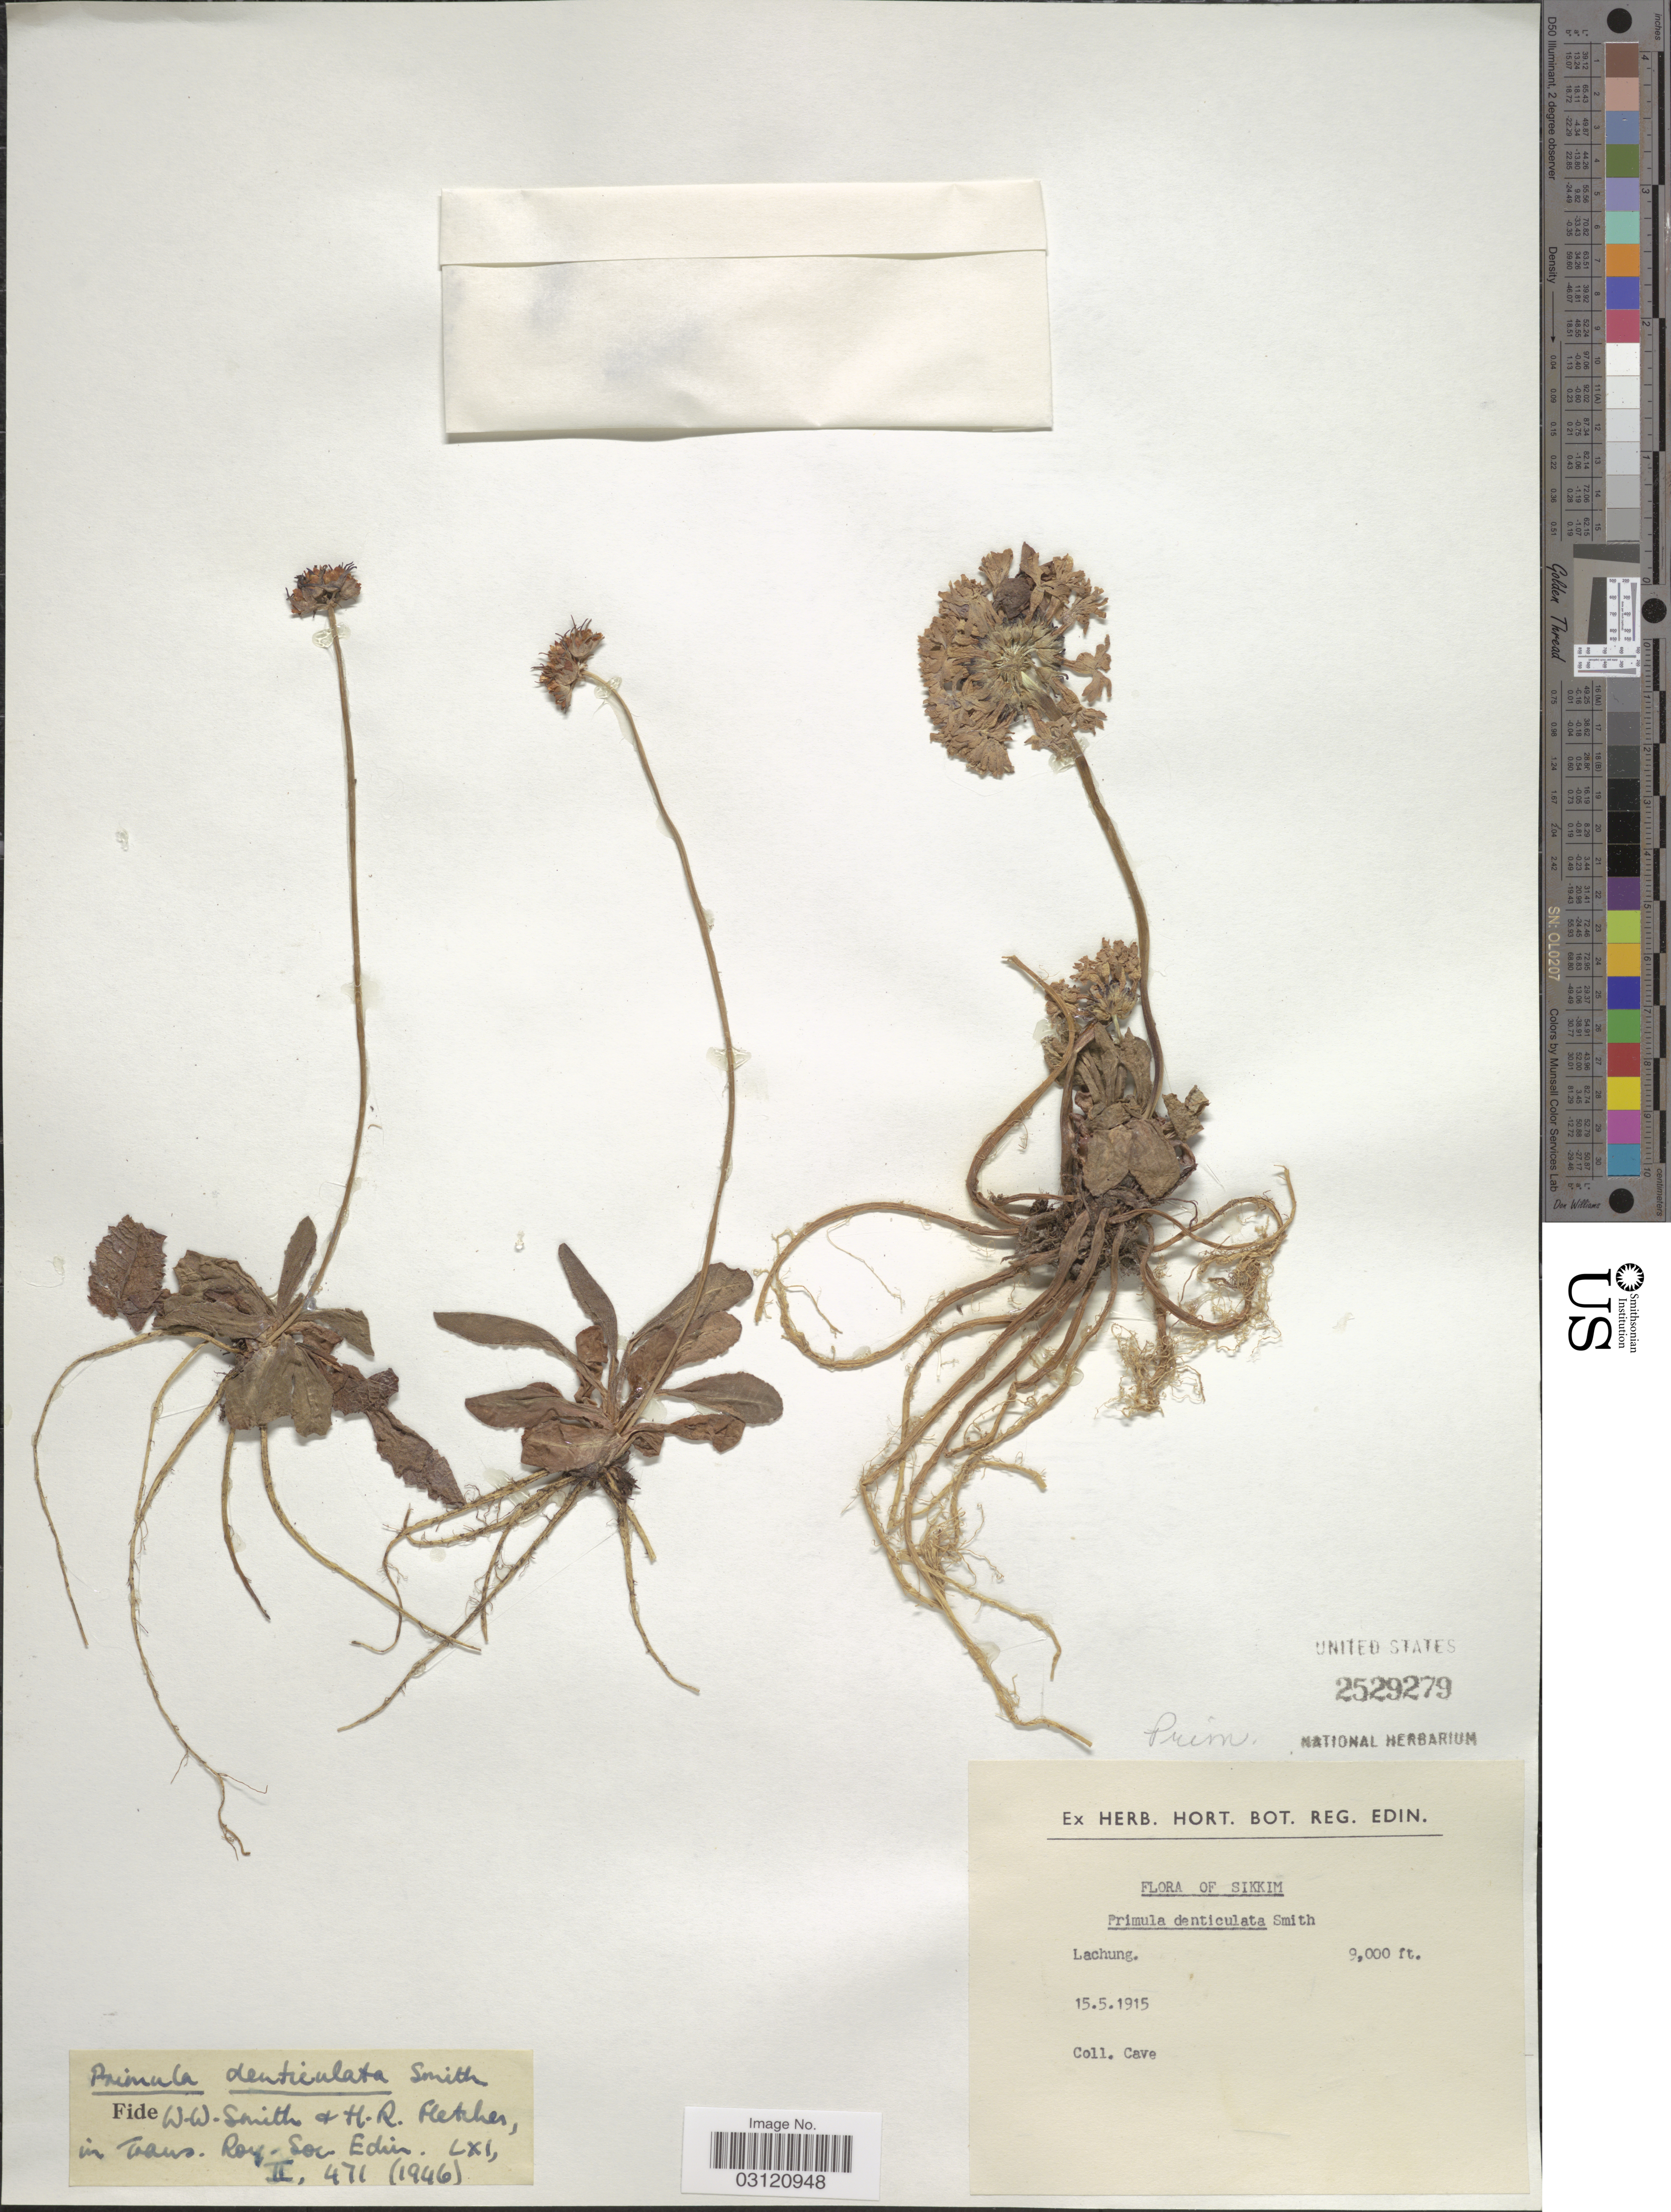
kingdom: Plantae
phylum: Tracheophyta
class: Magnoliopsida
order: Ericales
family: Primulaceae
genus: Primula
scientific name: Primula denticulata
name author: Sm.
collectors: Cave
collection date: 1915-05-15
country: India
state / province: Sikkim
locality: Lachung.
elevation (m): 2743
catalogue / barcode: US 2529279